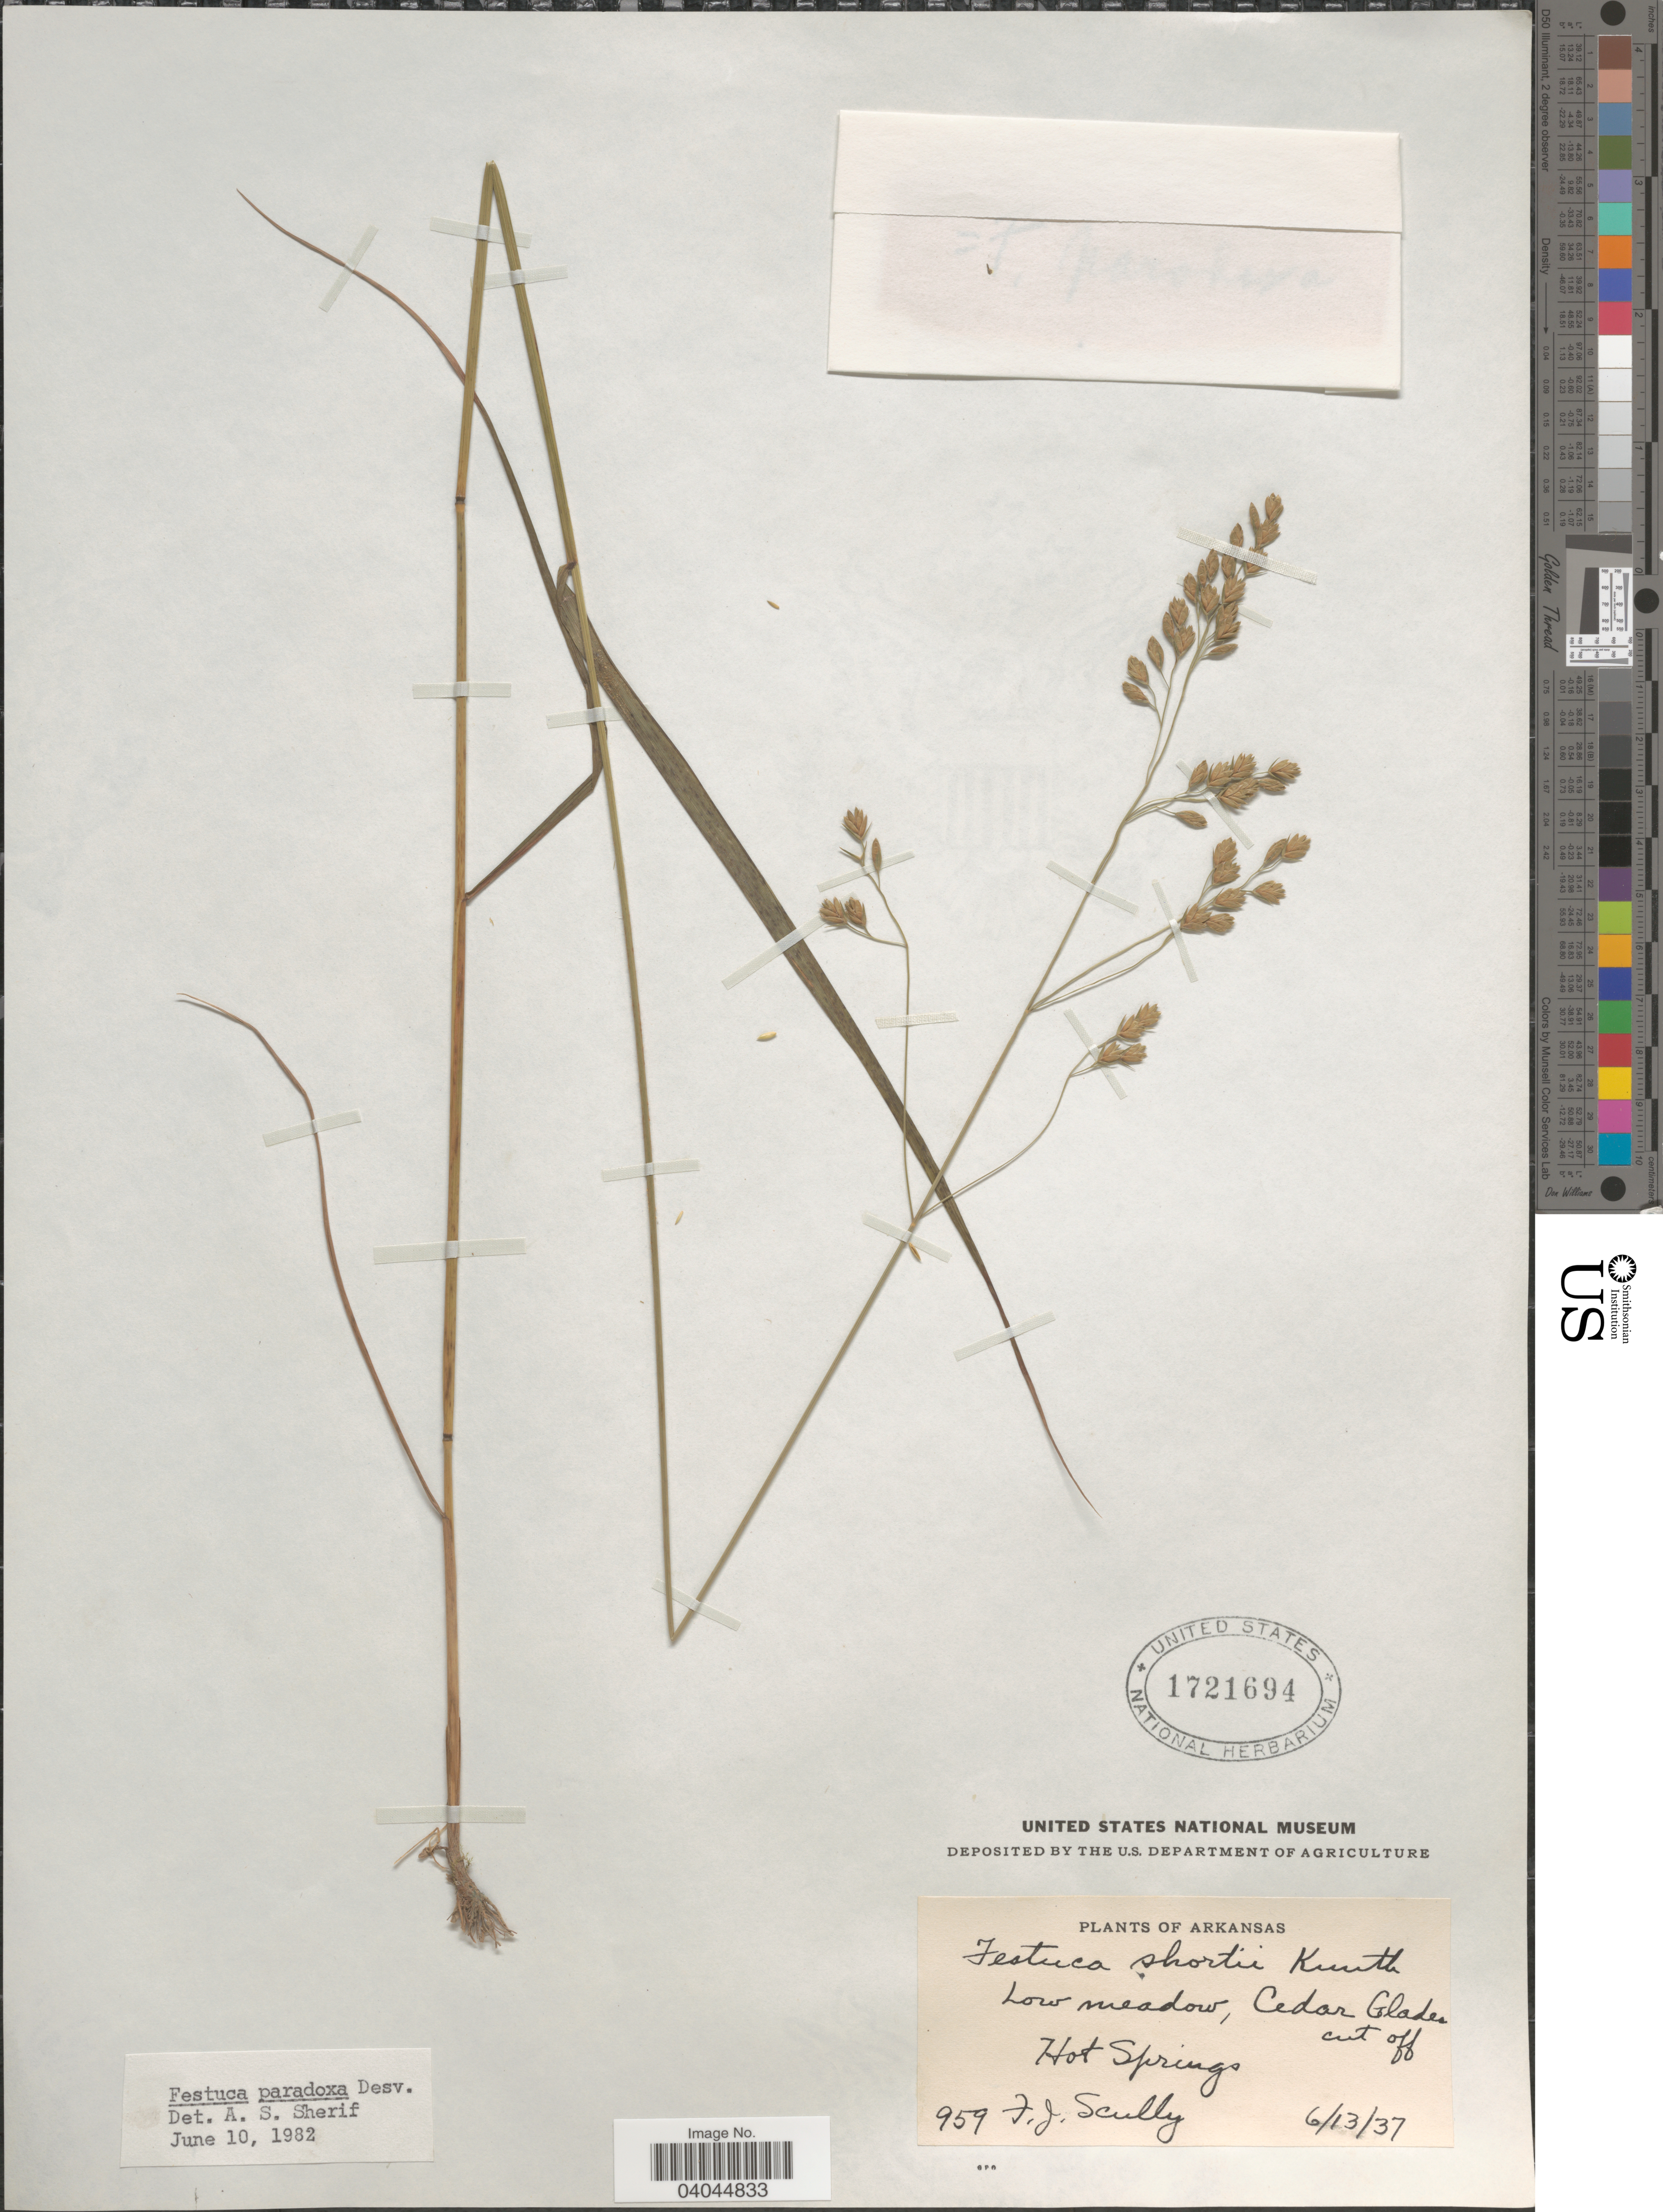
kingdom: Plantae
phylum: Tracheophyta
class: Liliopsida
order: Poales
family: Poaceae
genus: Festuca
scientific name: Festuca paradoxa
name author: Desv.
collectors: F. Scully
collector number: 959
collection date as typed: Transcribed d/m/y: 13/6/37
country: United States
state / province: Arkansas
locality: Low meadow, Cedar Glades cut off. Hot Springs.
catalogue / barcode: US 1721694